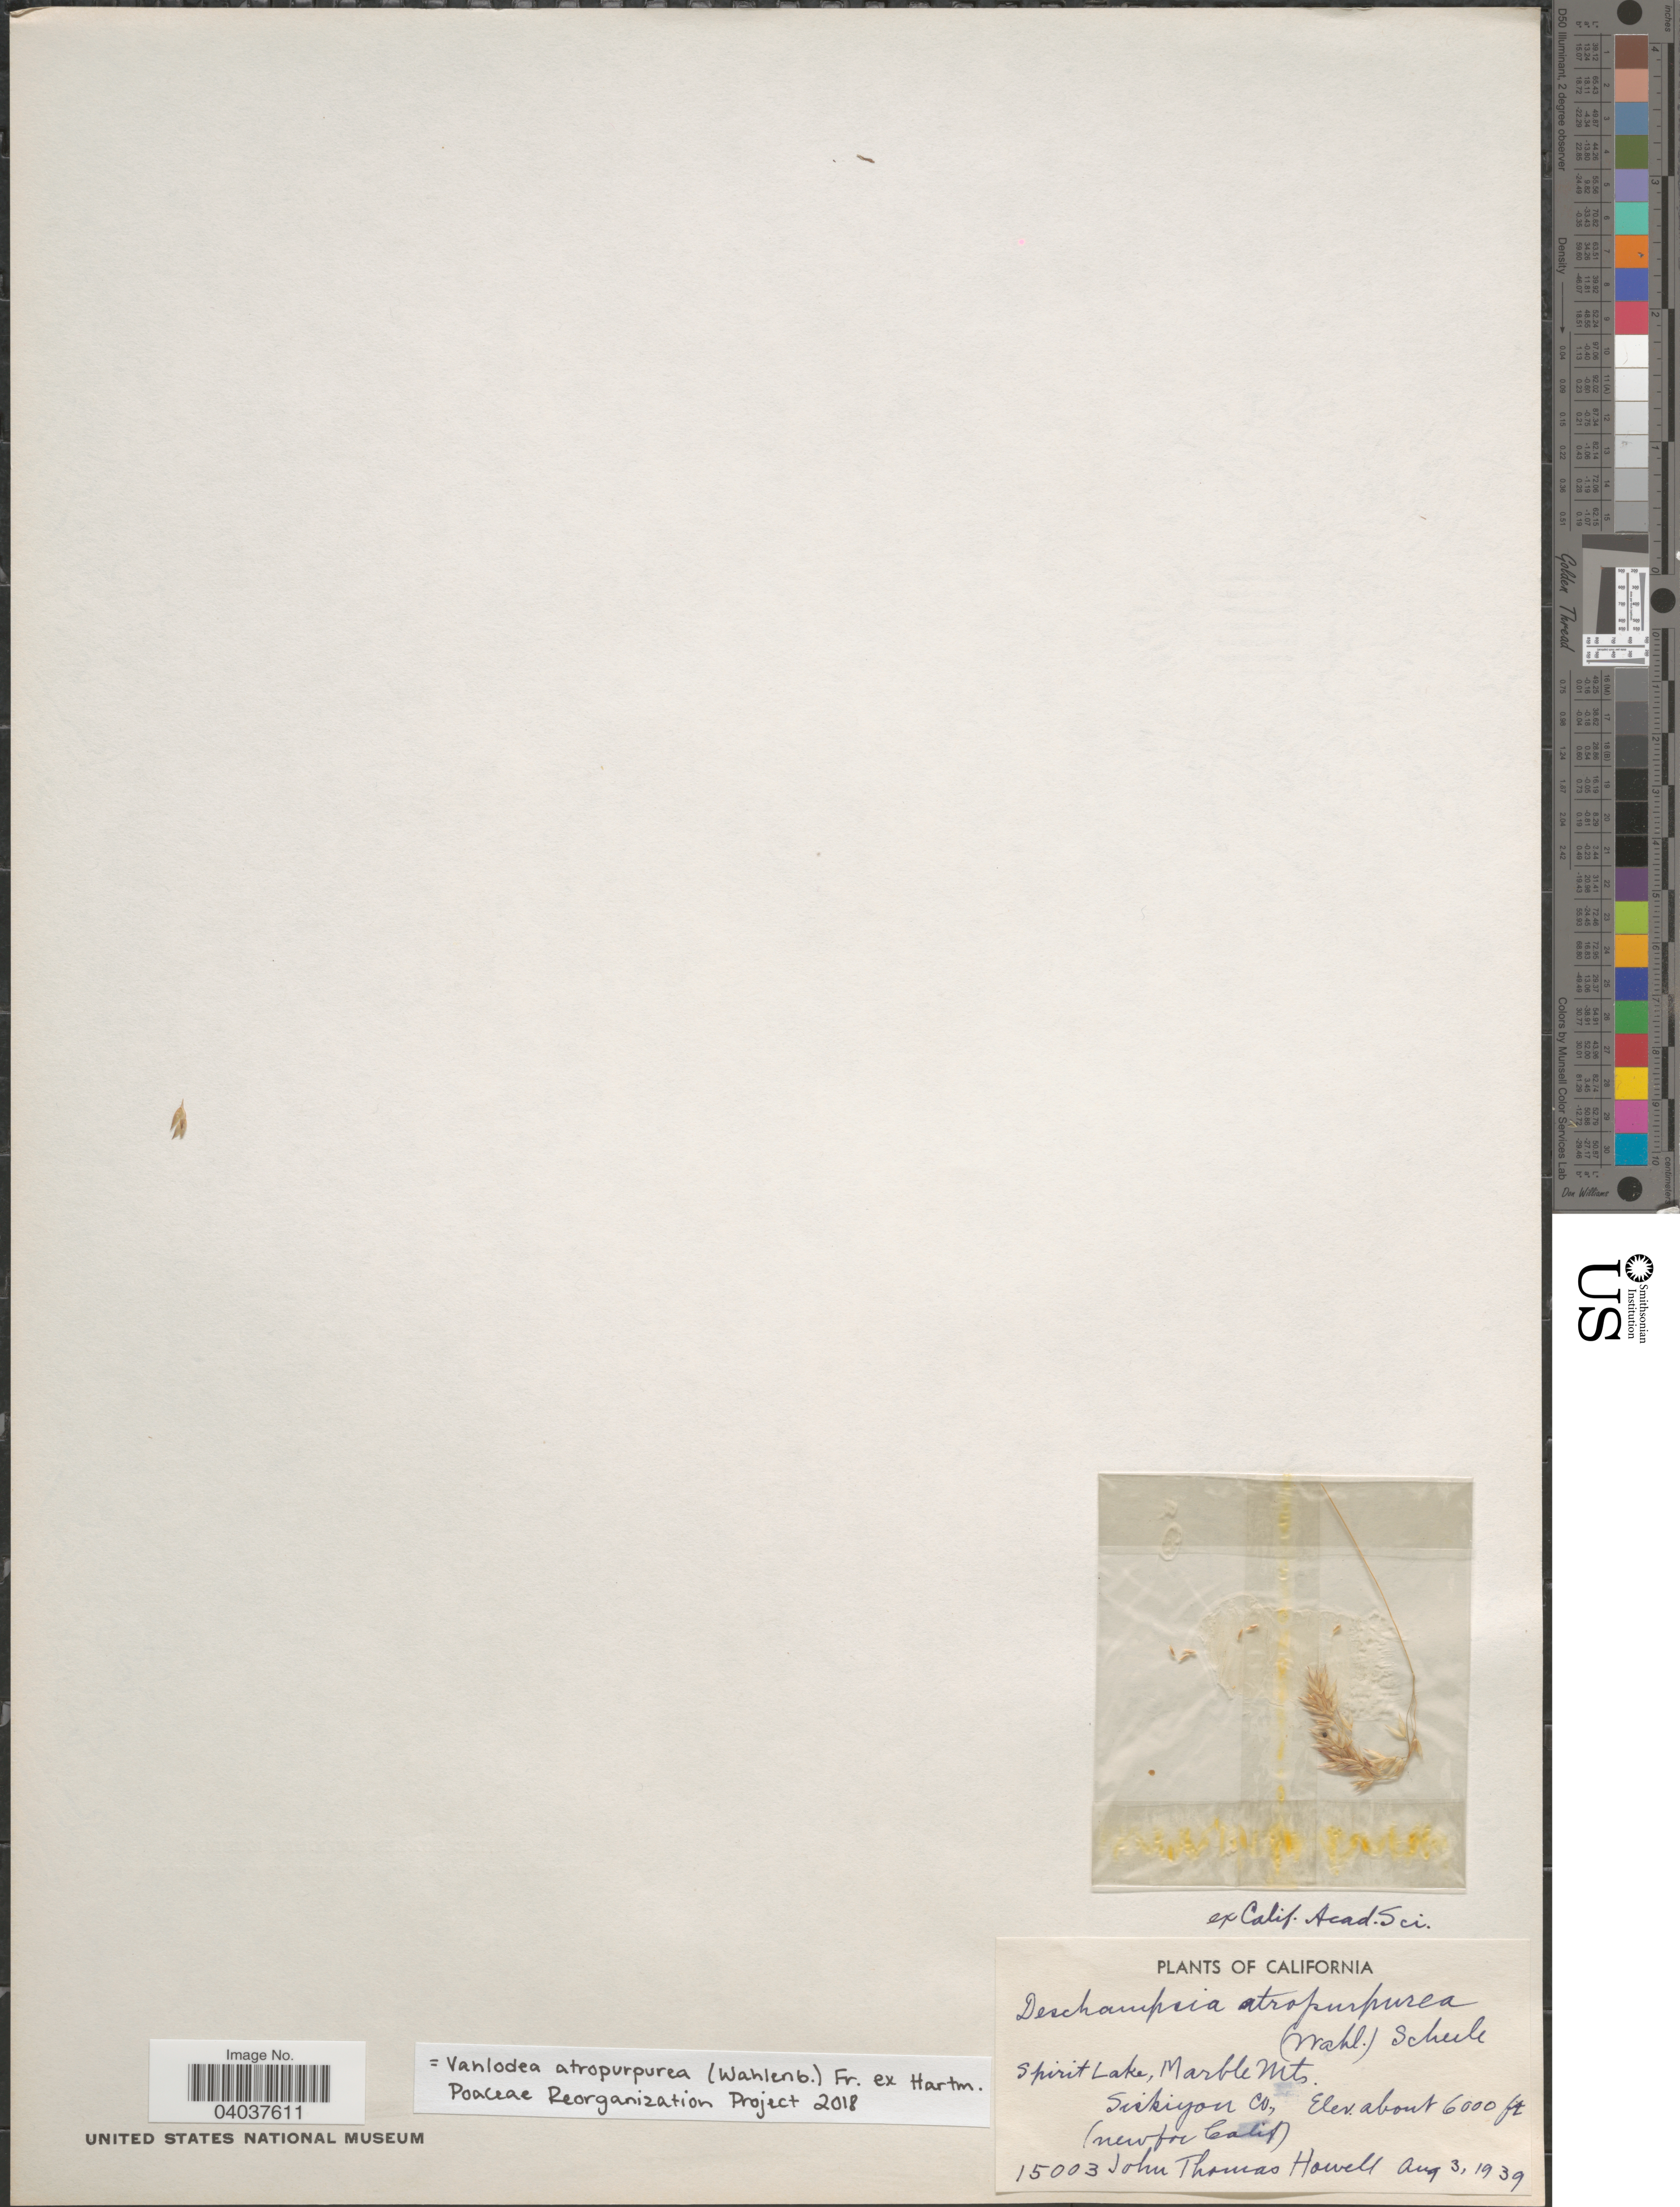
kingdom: Plantae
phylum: Tracheophyta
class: Liliopsida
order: Poales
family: Poaceae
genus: Vahlodea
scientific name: Vahlodea atropurpurea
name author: (Wahlenb.) Fr. ex Hartm.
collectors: J. T. Howell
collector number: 15003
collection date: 1939-08-03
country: United States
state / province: California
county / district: Siskiyou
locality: Spirit Lake, Marble Mts. Siskiyou Co.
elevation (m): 1829